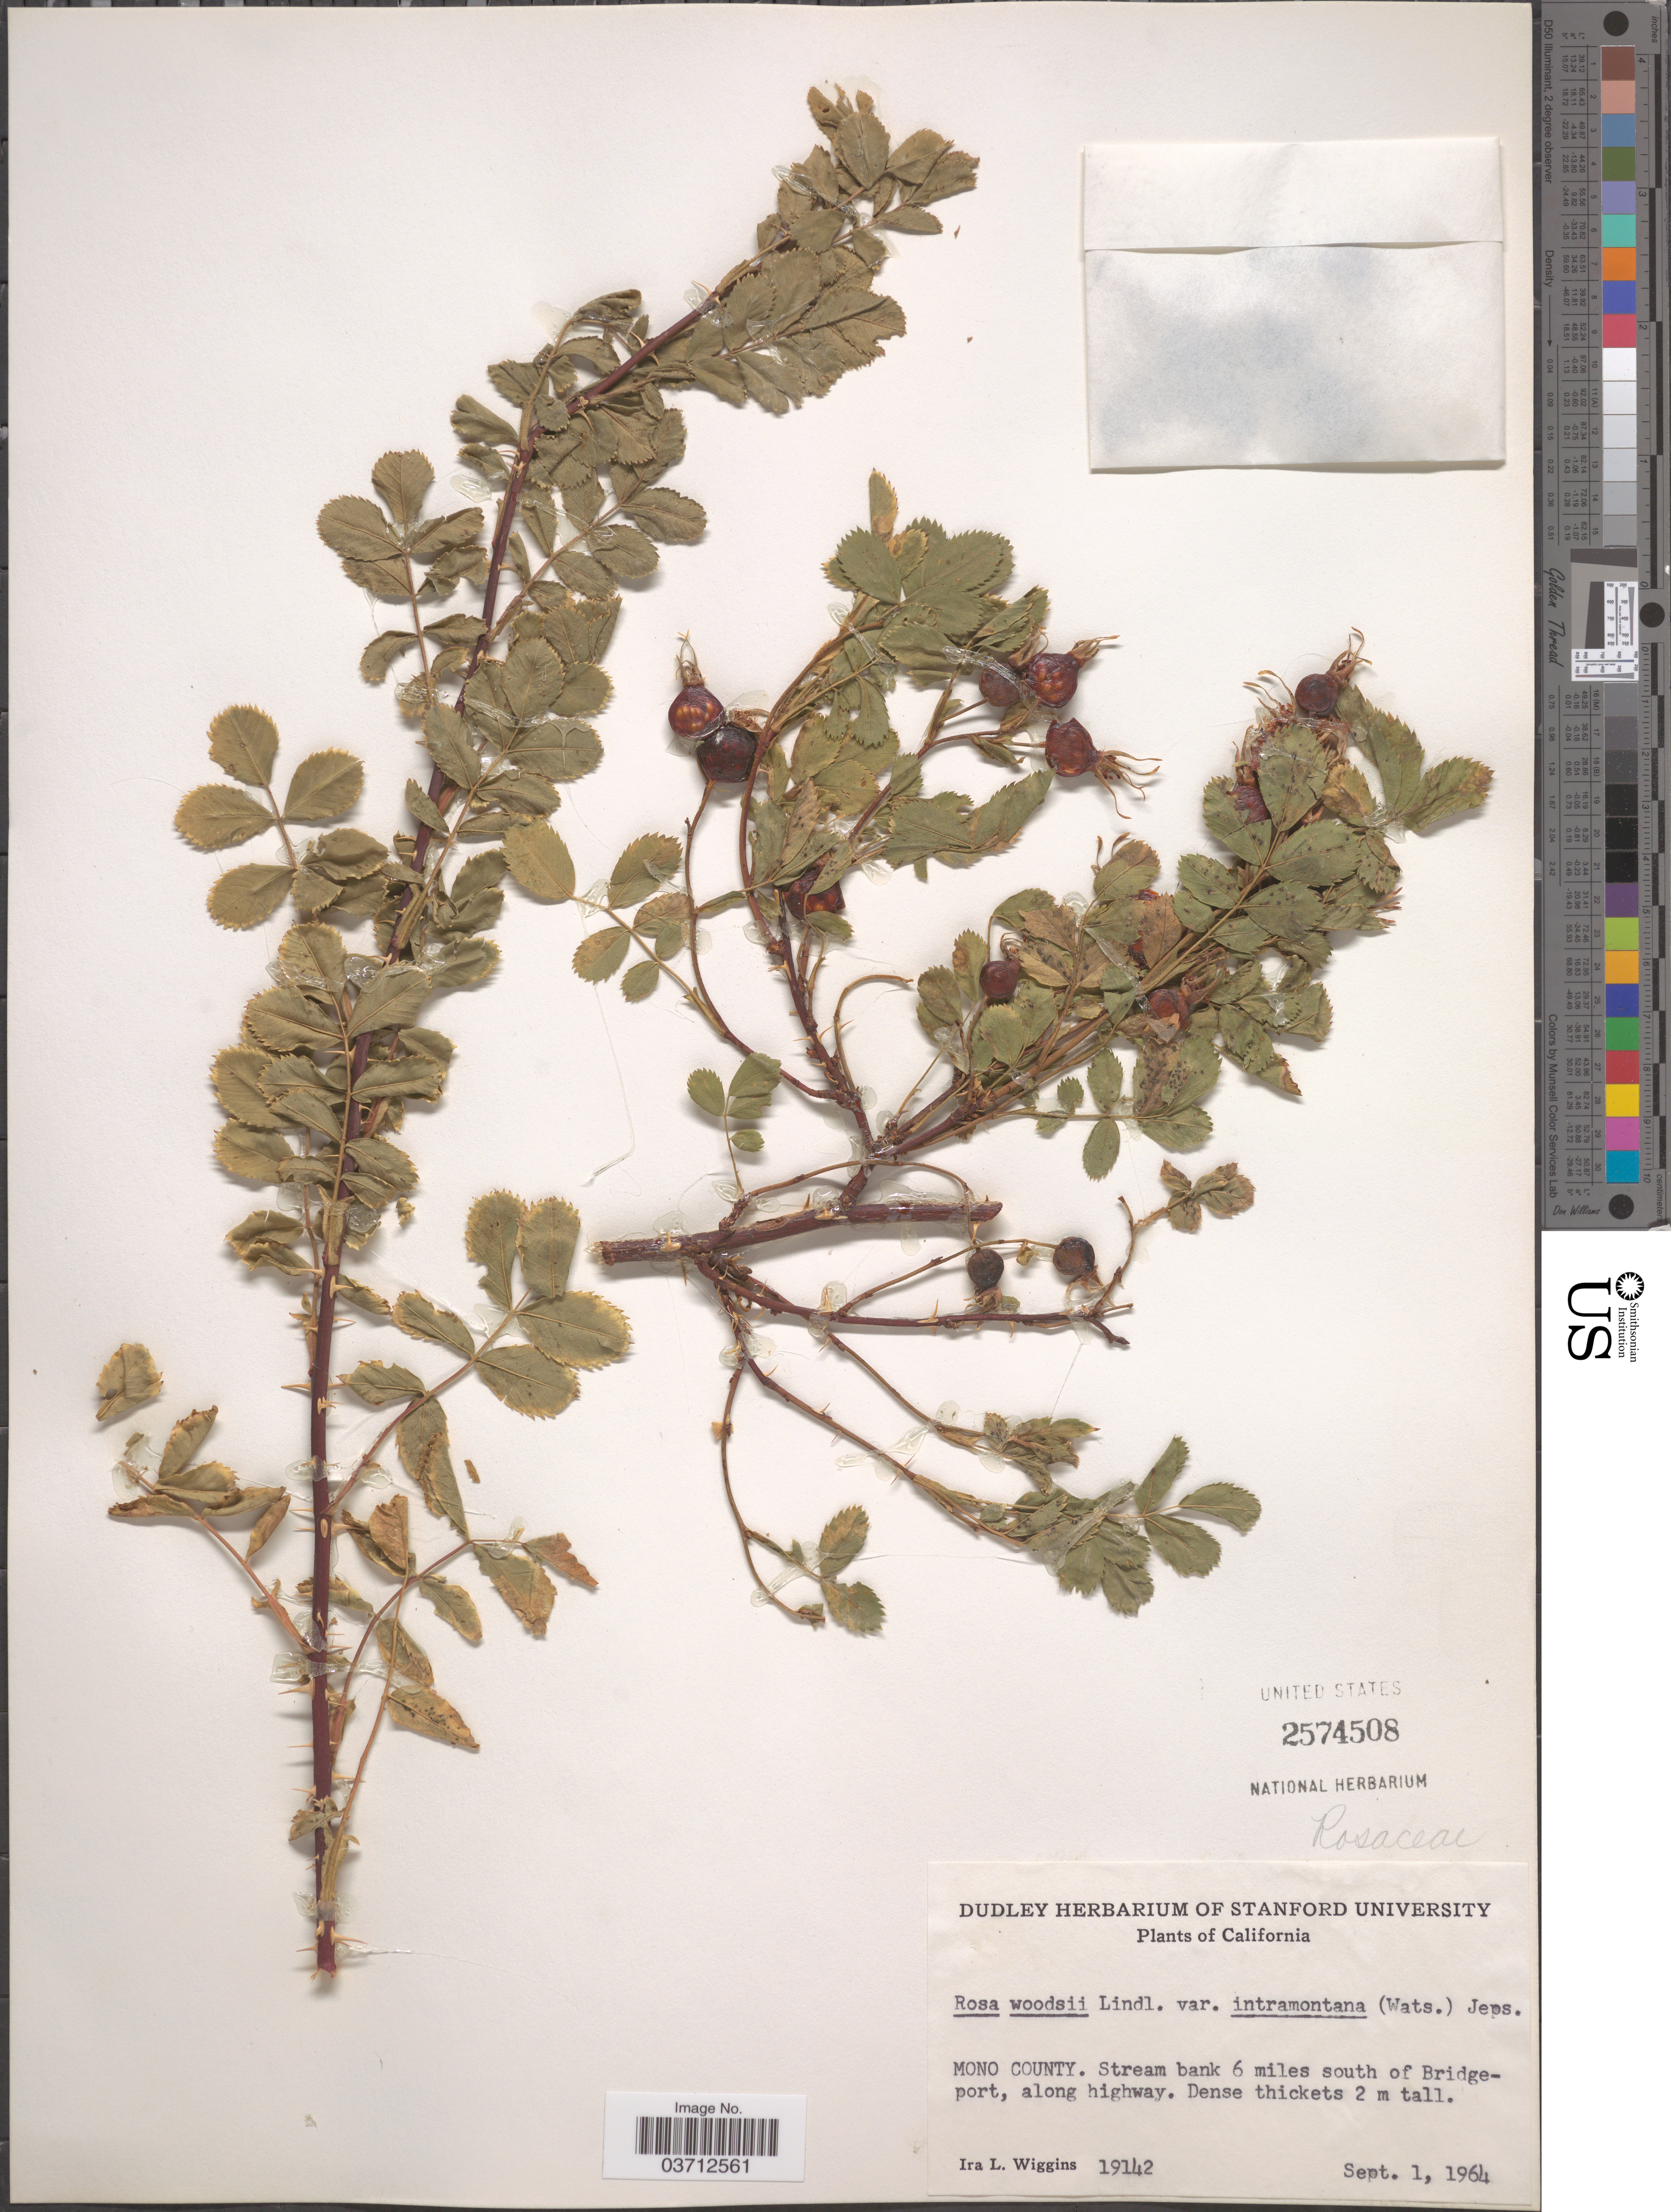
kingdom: Plantae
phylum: Tracheophyta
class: Magnoliopsida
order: Rosales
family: Rosaceae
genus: Rosa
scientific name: Rosa woodsii var. ultramontana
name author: Lindl.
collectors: I. L. Wiggins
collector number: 19142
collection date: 1964-09-01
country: United States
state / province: California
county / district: Mono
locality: Mono County. Stream bank 6 miles south of Bridgeport, along highway.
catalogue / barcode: US 2574508